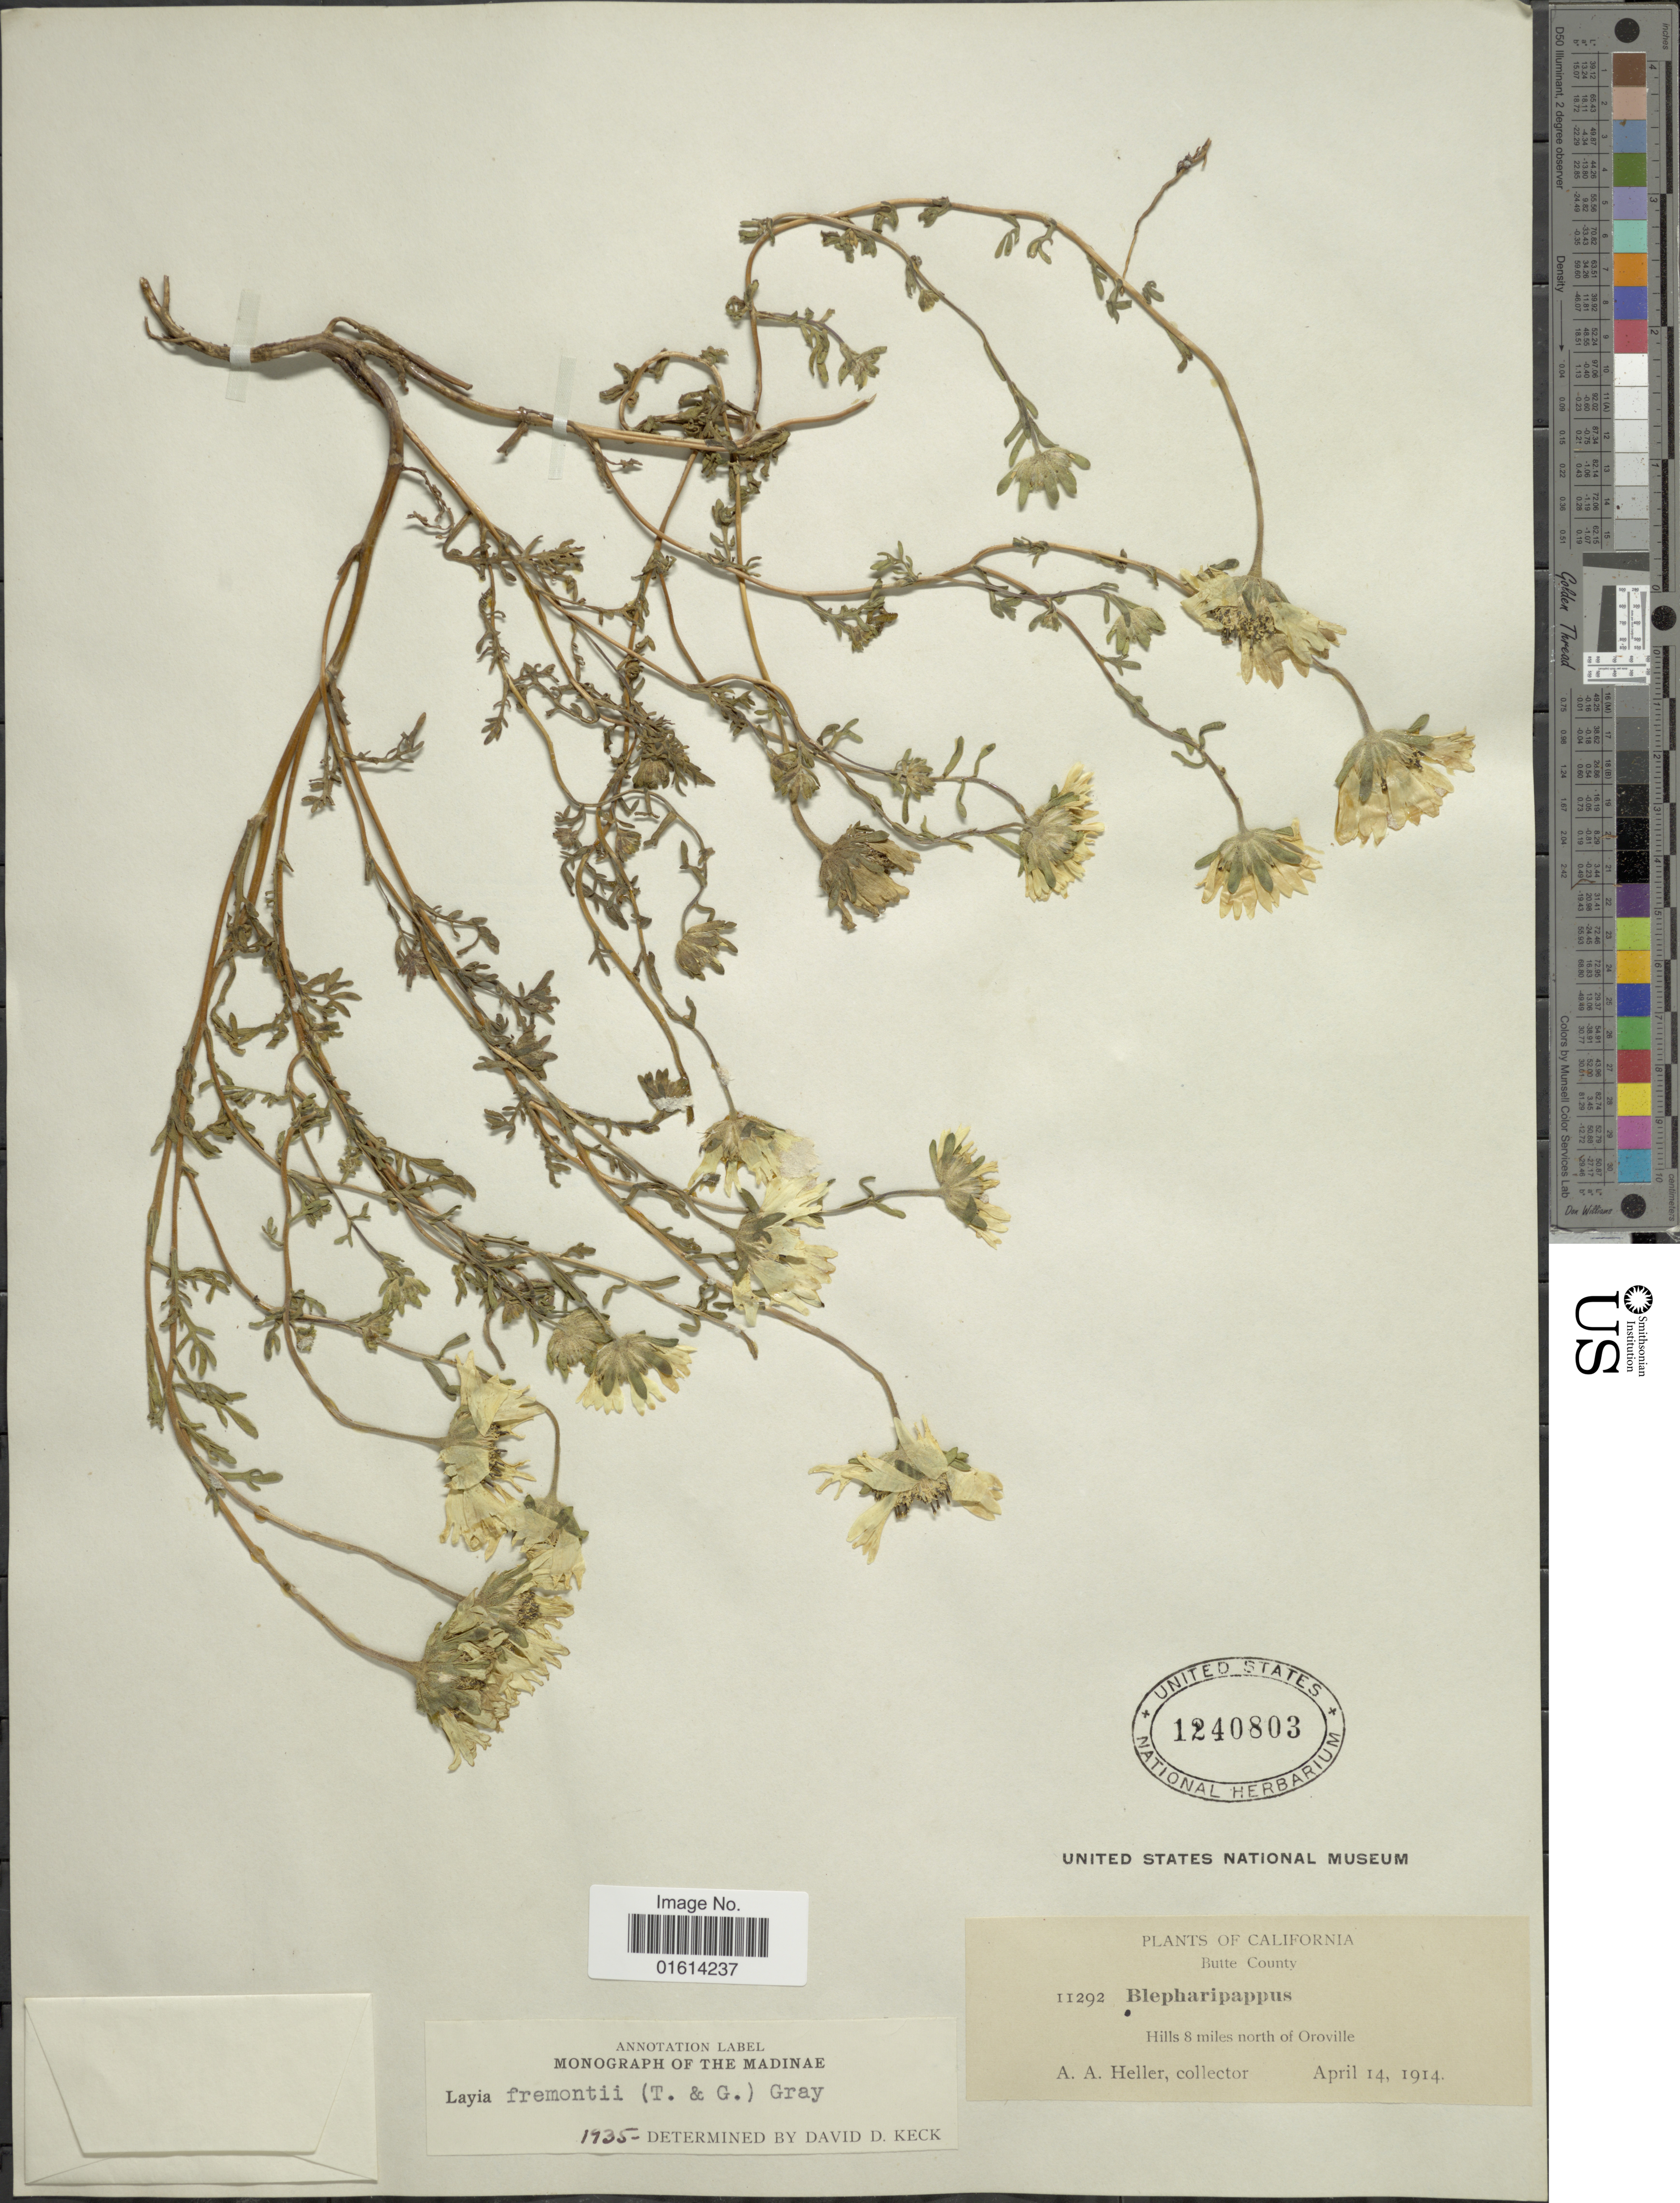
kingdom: Plantae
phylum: Tracheophyta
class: Magnoliopsida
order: Asterales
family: Asteraceae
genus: Layia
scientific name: Layia fremontii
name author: A. Gray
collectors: A. A. Heller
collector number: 11292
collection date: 1914-04-14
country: United States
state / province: California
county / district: Butte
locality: Butte County, hills 8 miles north of Oroville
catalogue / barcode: US 1240803